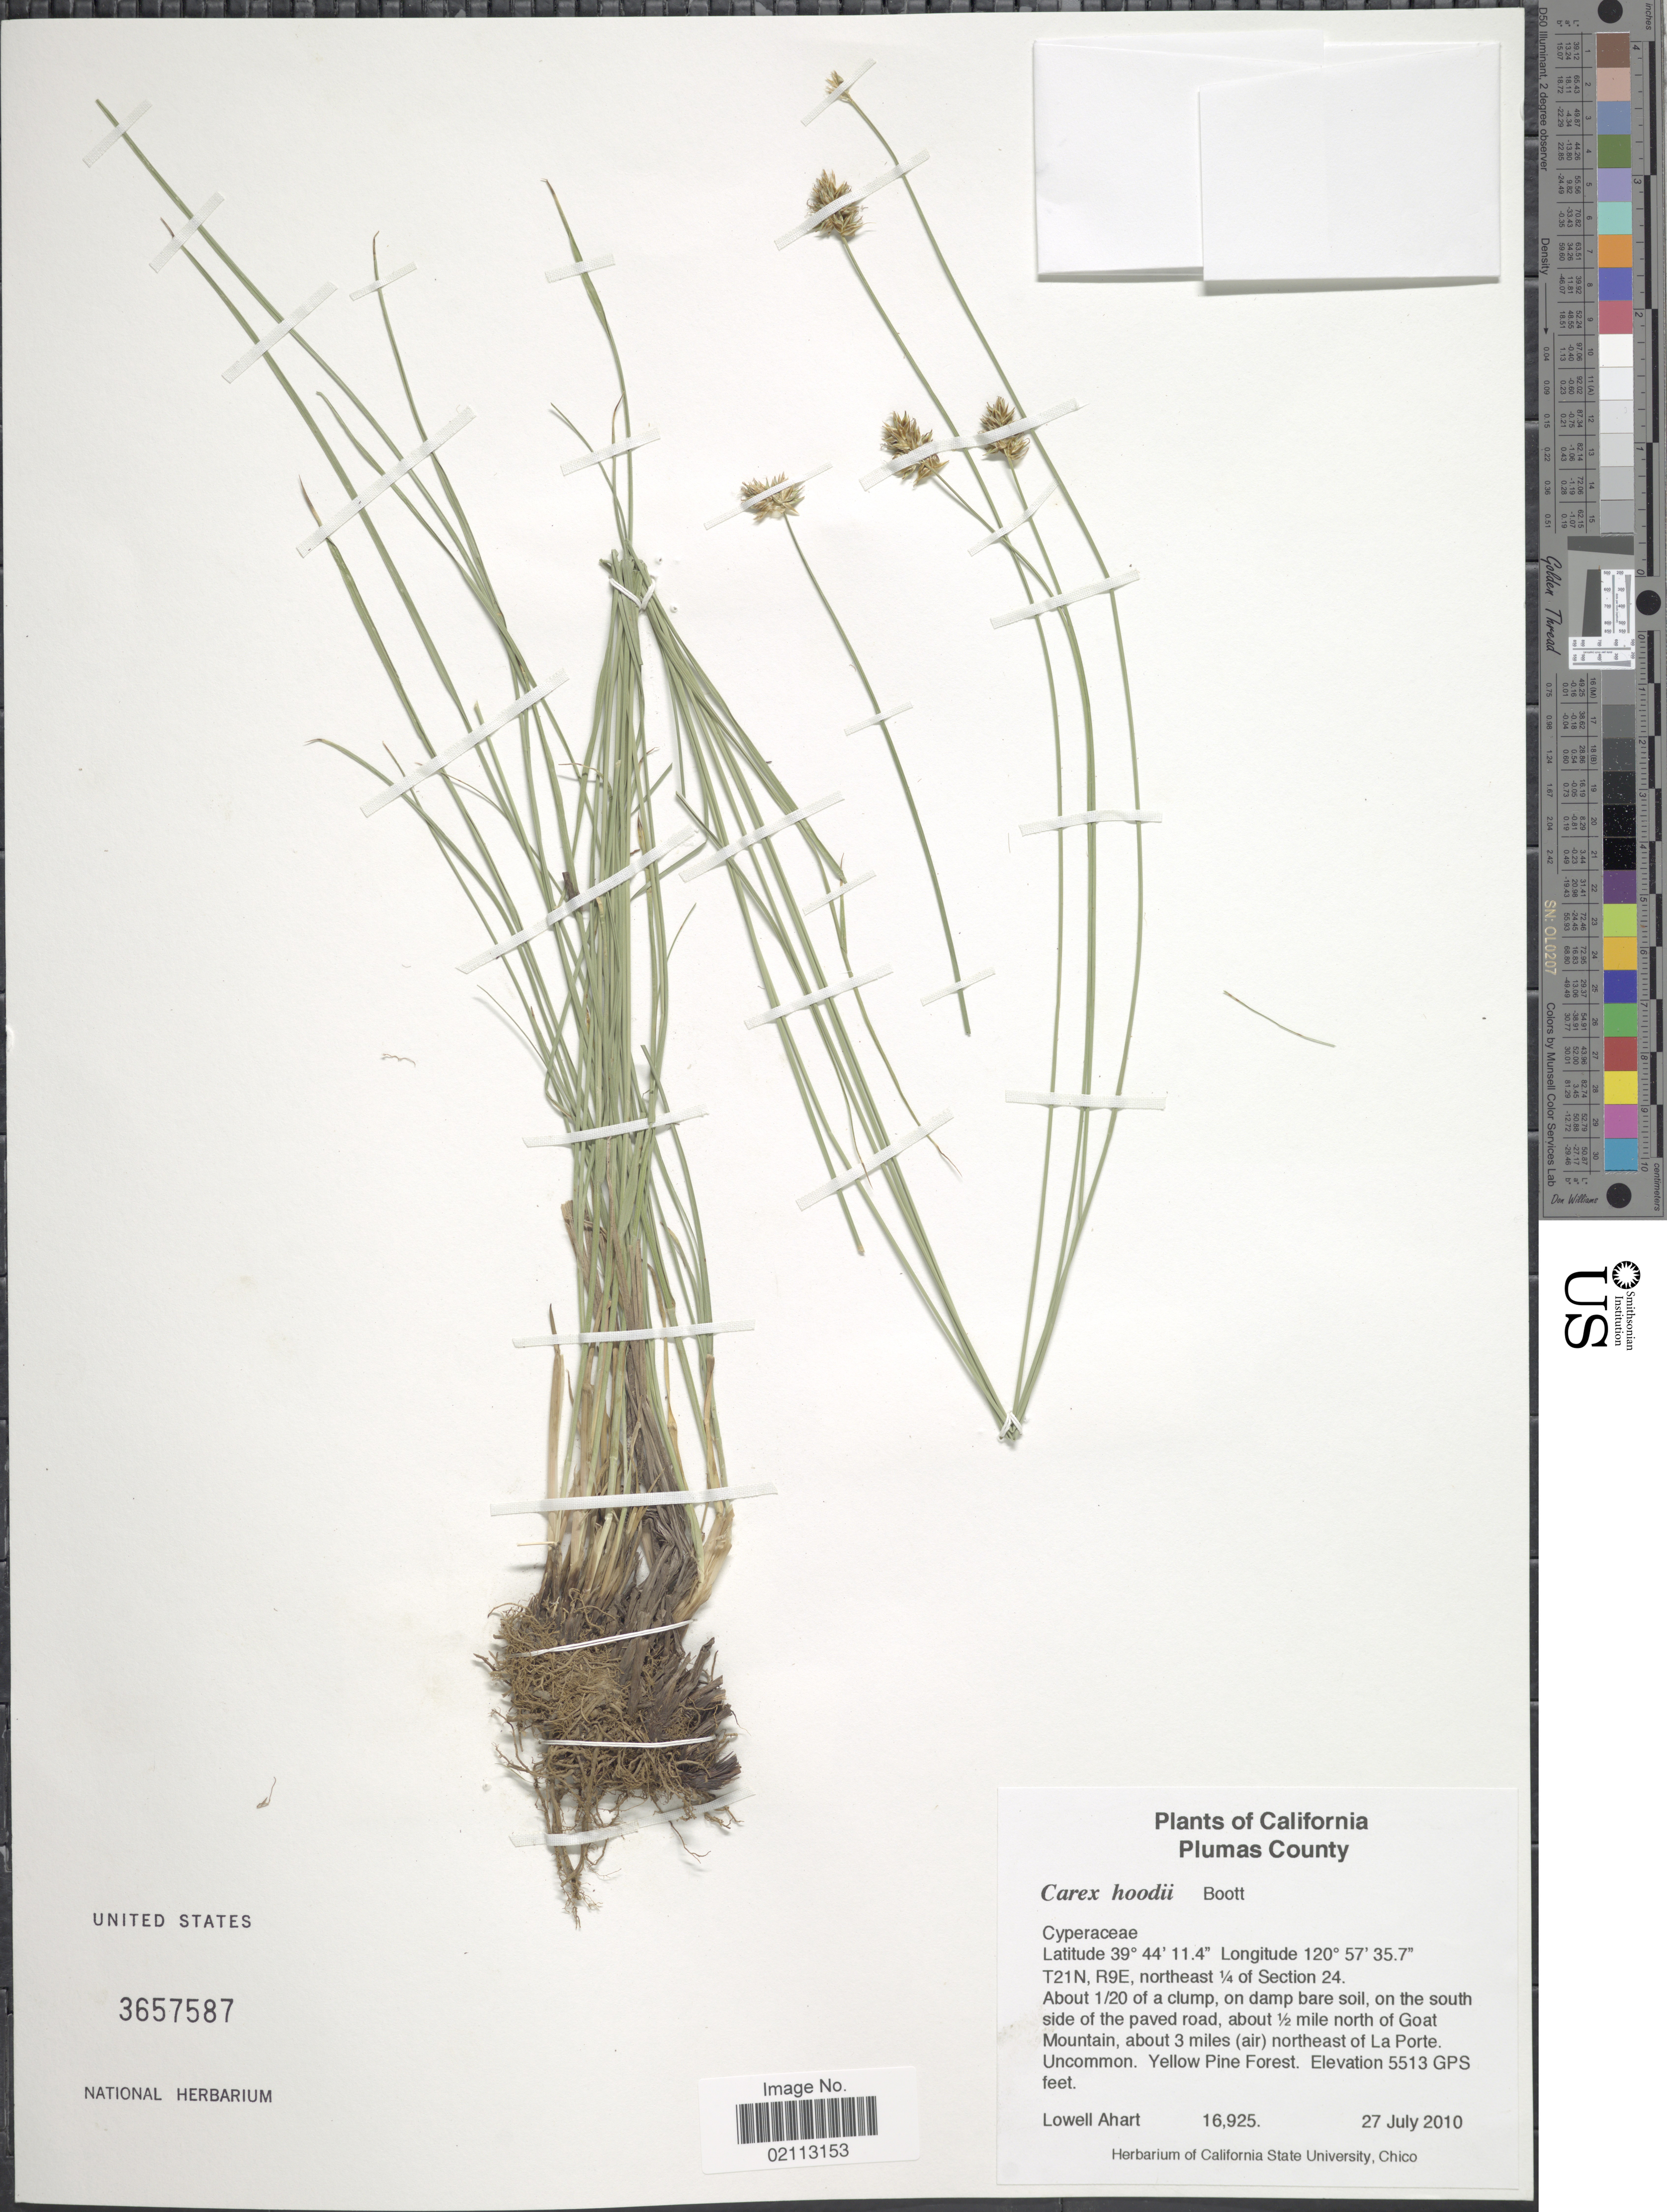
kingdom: Plantae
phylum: Tracheophyta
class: Liliopsida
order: Poales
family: Cyperaceae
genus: Carex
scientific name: Carex hoodii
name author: Boott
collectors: L. Ahart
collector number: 16925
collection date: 2010-07-27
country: United States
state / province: California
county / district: Plumas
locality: Plumas County. T21N, R9E, northeast ¼ of Section 24, on the south side of the paved road, about ½ mile north of Goat Mountain, about 3 miles (air) northeast of La Porte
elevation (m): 1680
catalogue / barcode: US 3657587